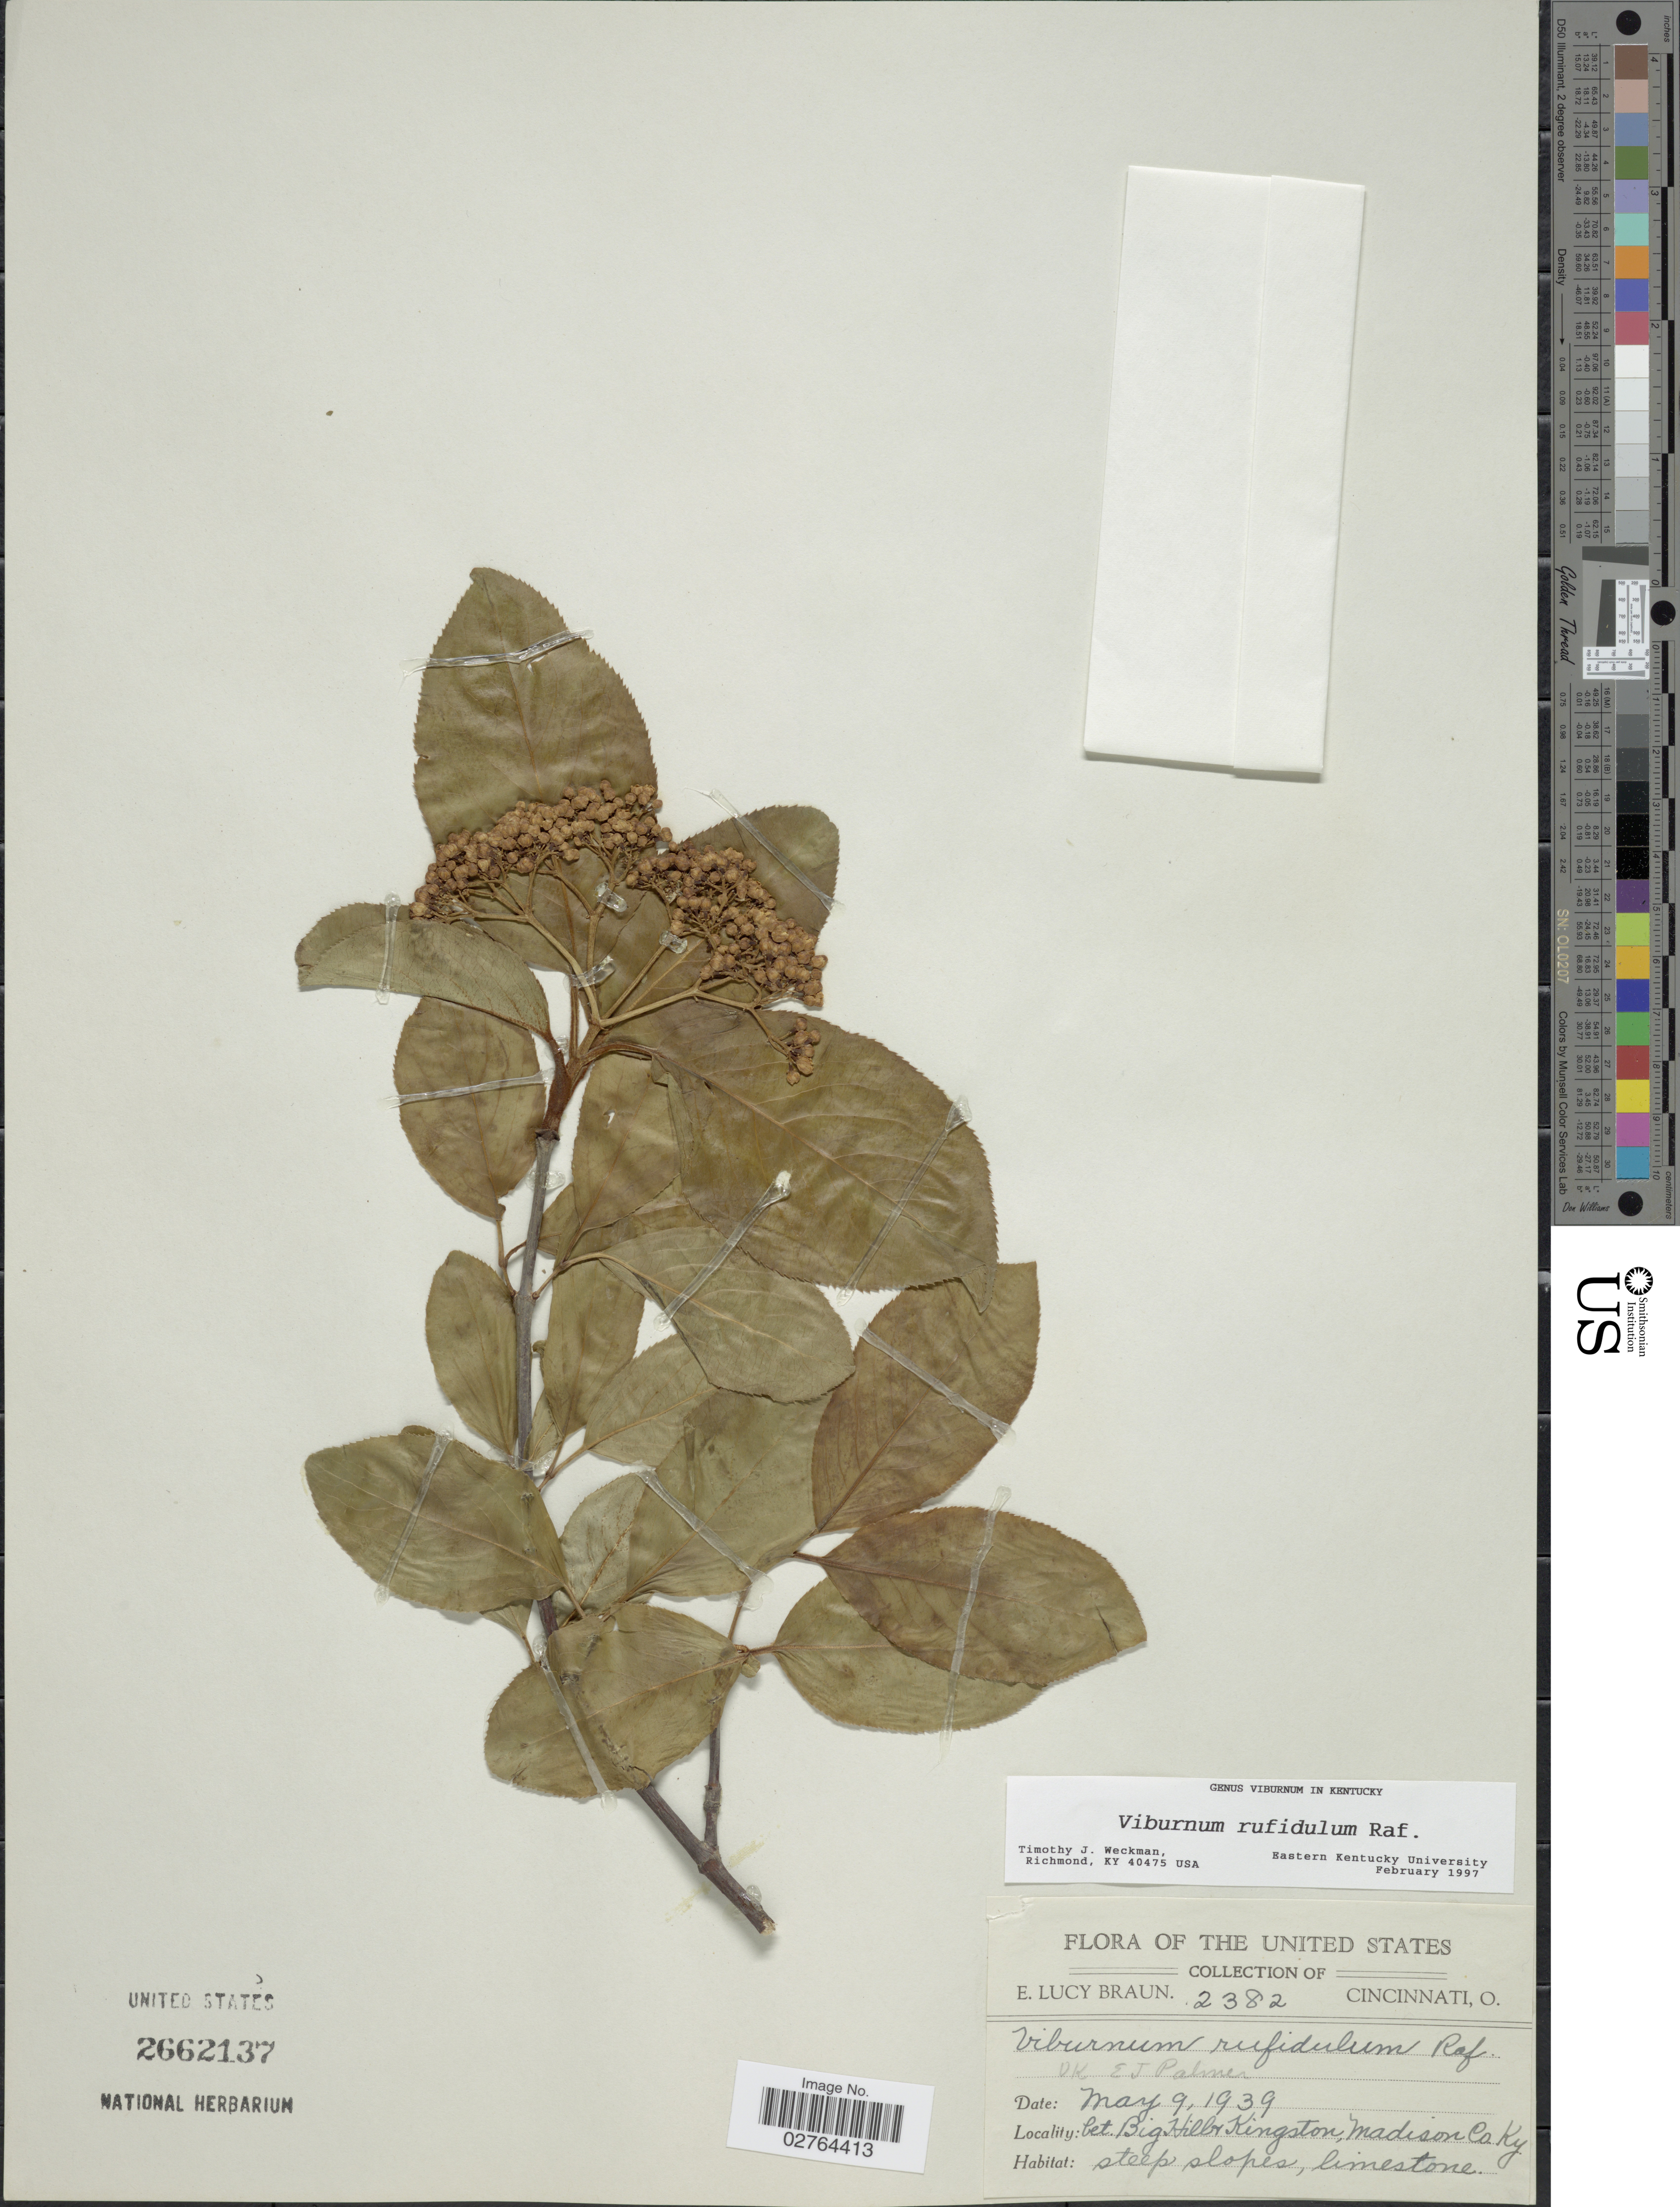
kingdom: Plantae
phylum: Tracheophyta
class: Magnoliopsida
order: Dipsacales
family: Viburnaceae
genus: Viburnum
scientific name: Viburnum rufidulum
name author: Raf.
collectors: E. L. Braun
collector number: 2382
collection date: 1939-05-09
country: United States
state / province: Kentucky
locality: Bet. Big Hills Kingston, Madison Co.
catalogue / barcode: US 2662137